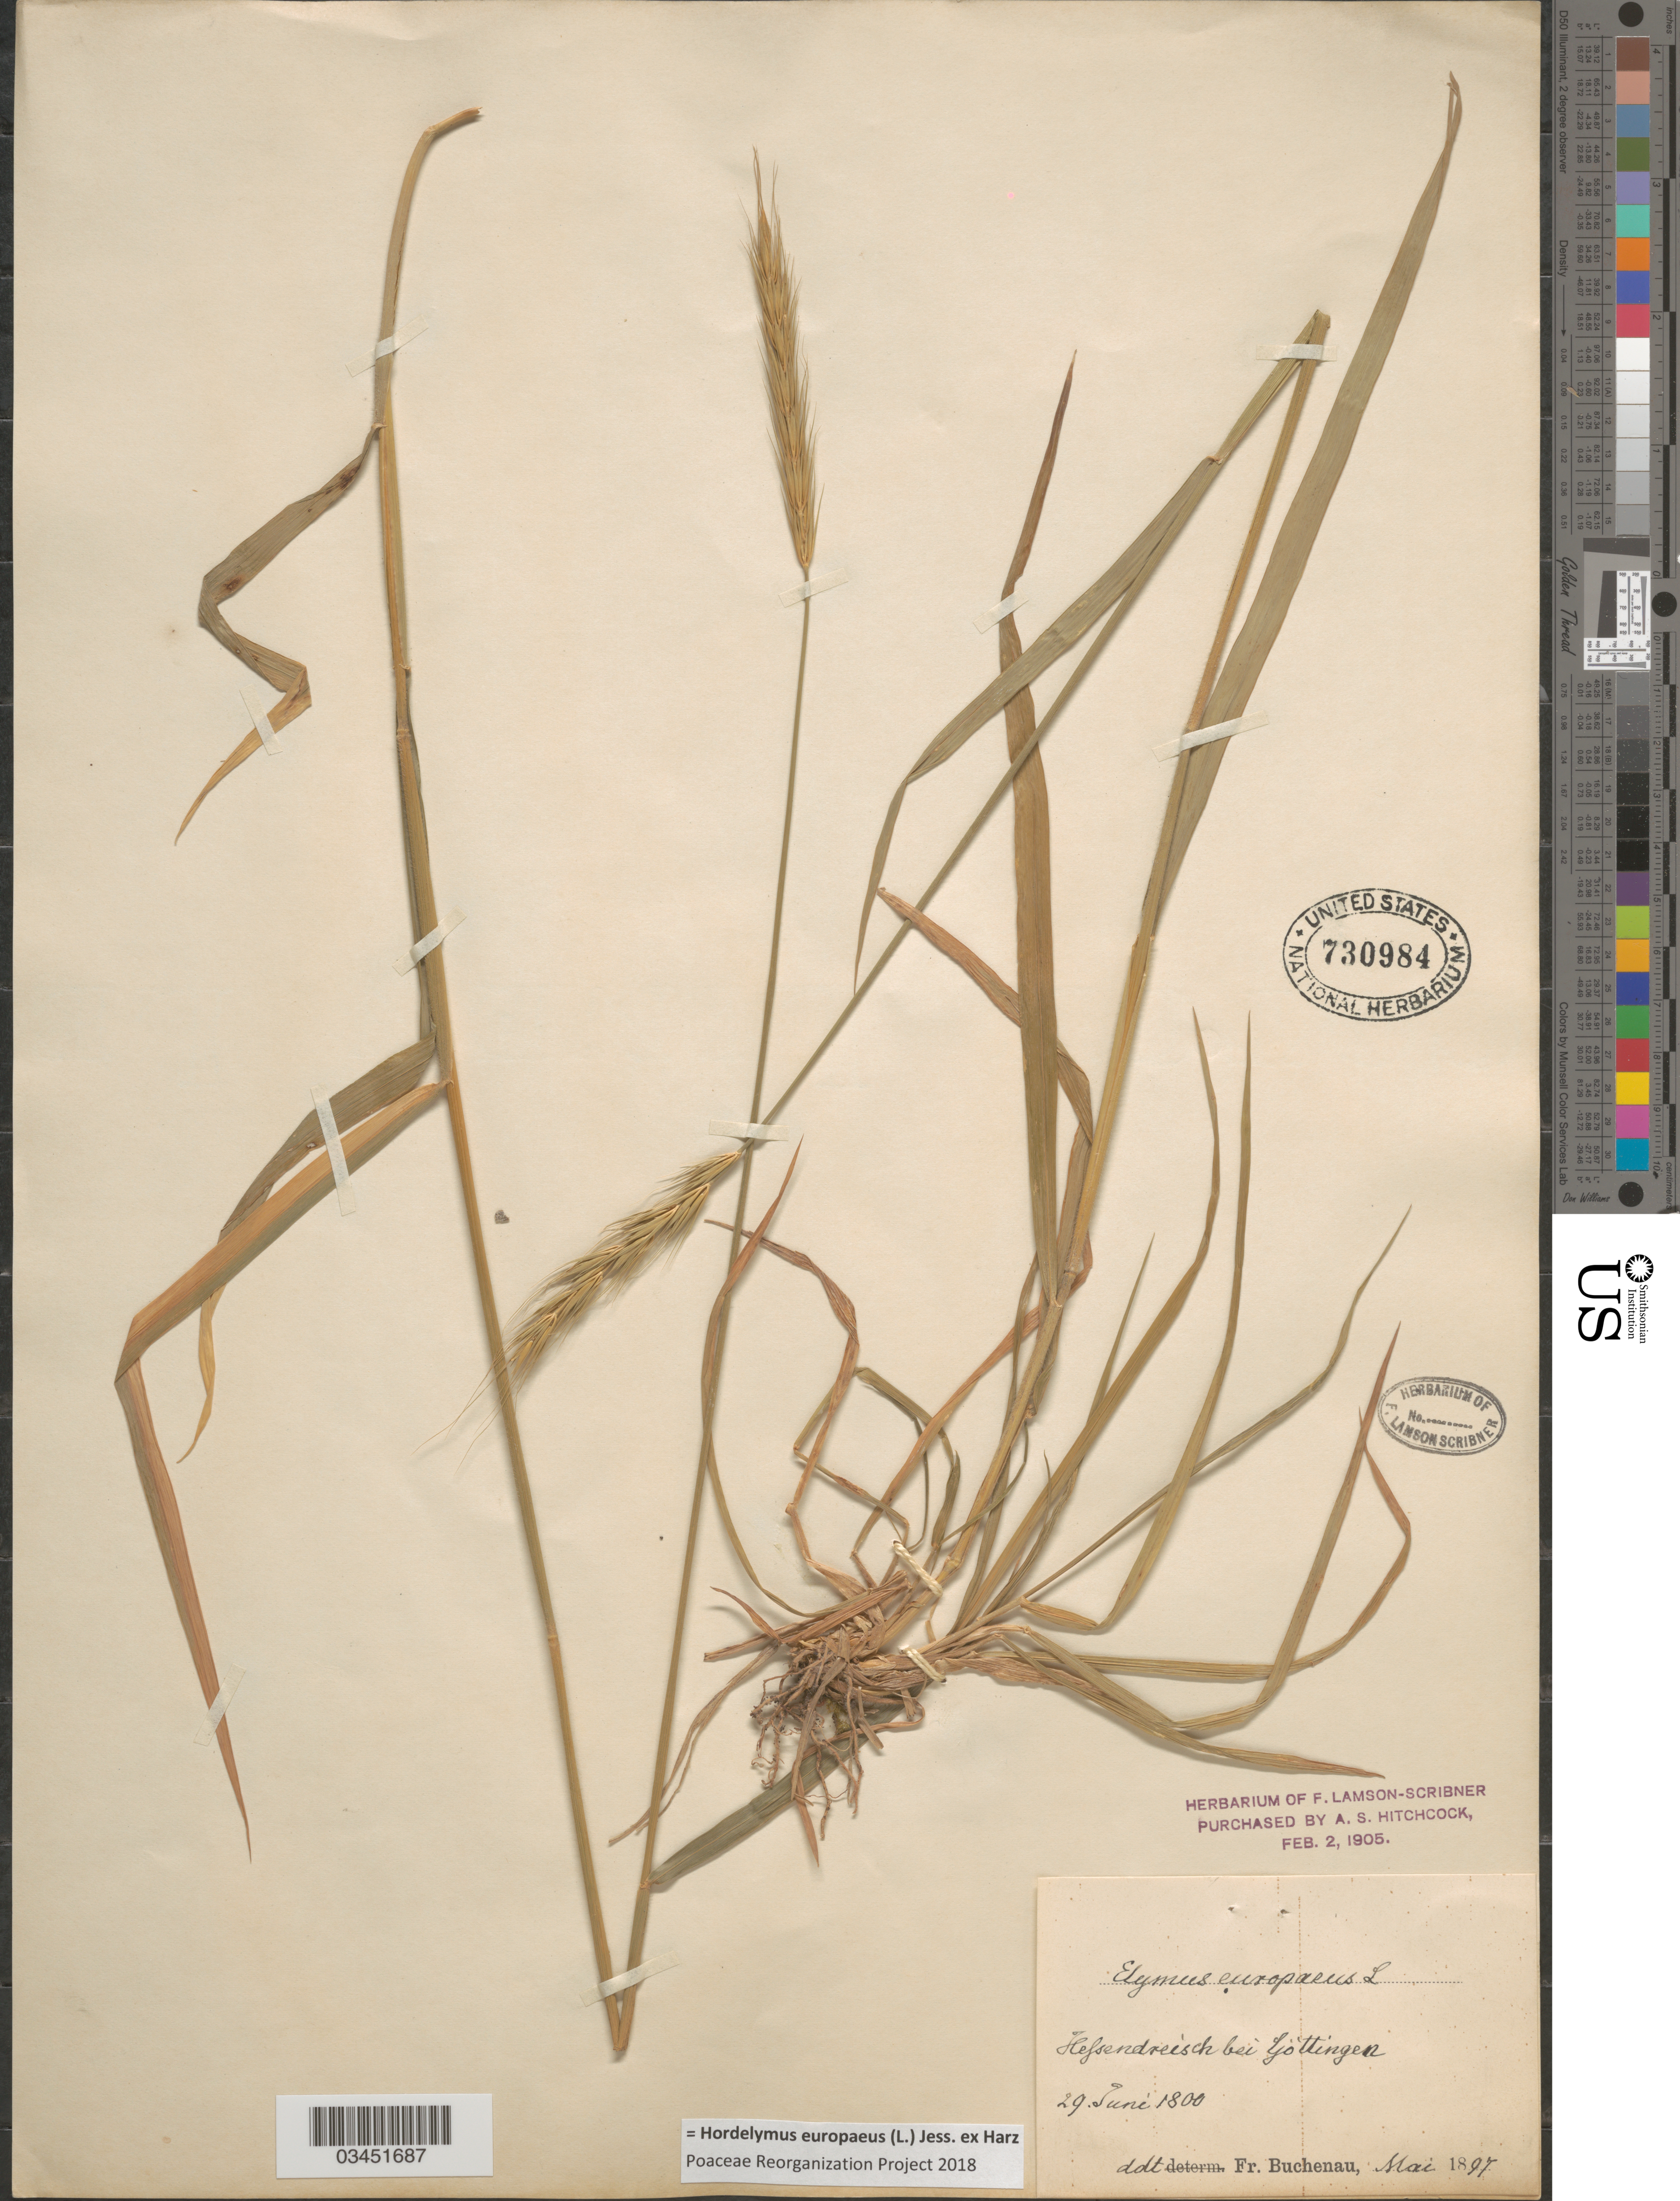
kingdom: Plantae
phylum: Tracheophyta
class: Liliopsida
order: Poales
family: Poaceae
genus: Hordelymus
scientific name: Hordelymus europaeus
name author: (L.) Jess. ex Harz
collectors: F. Buchenau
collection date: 1800-06-29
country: Germany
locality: Hessendreisch bei Gottingen.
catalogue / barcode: US 730984